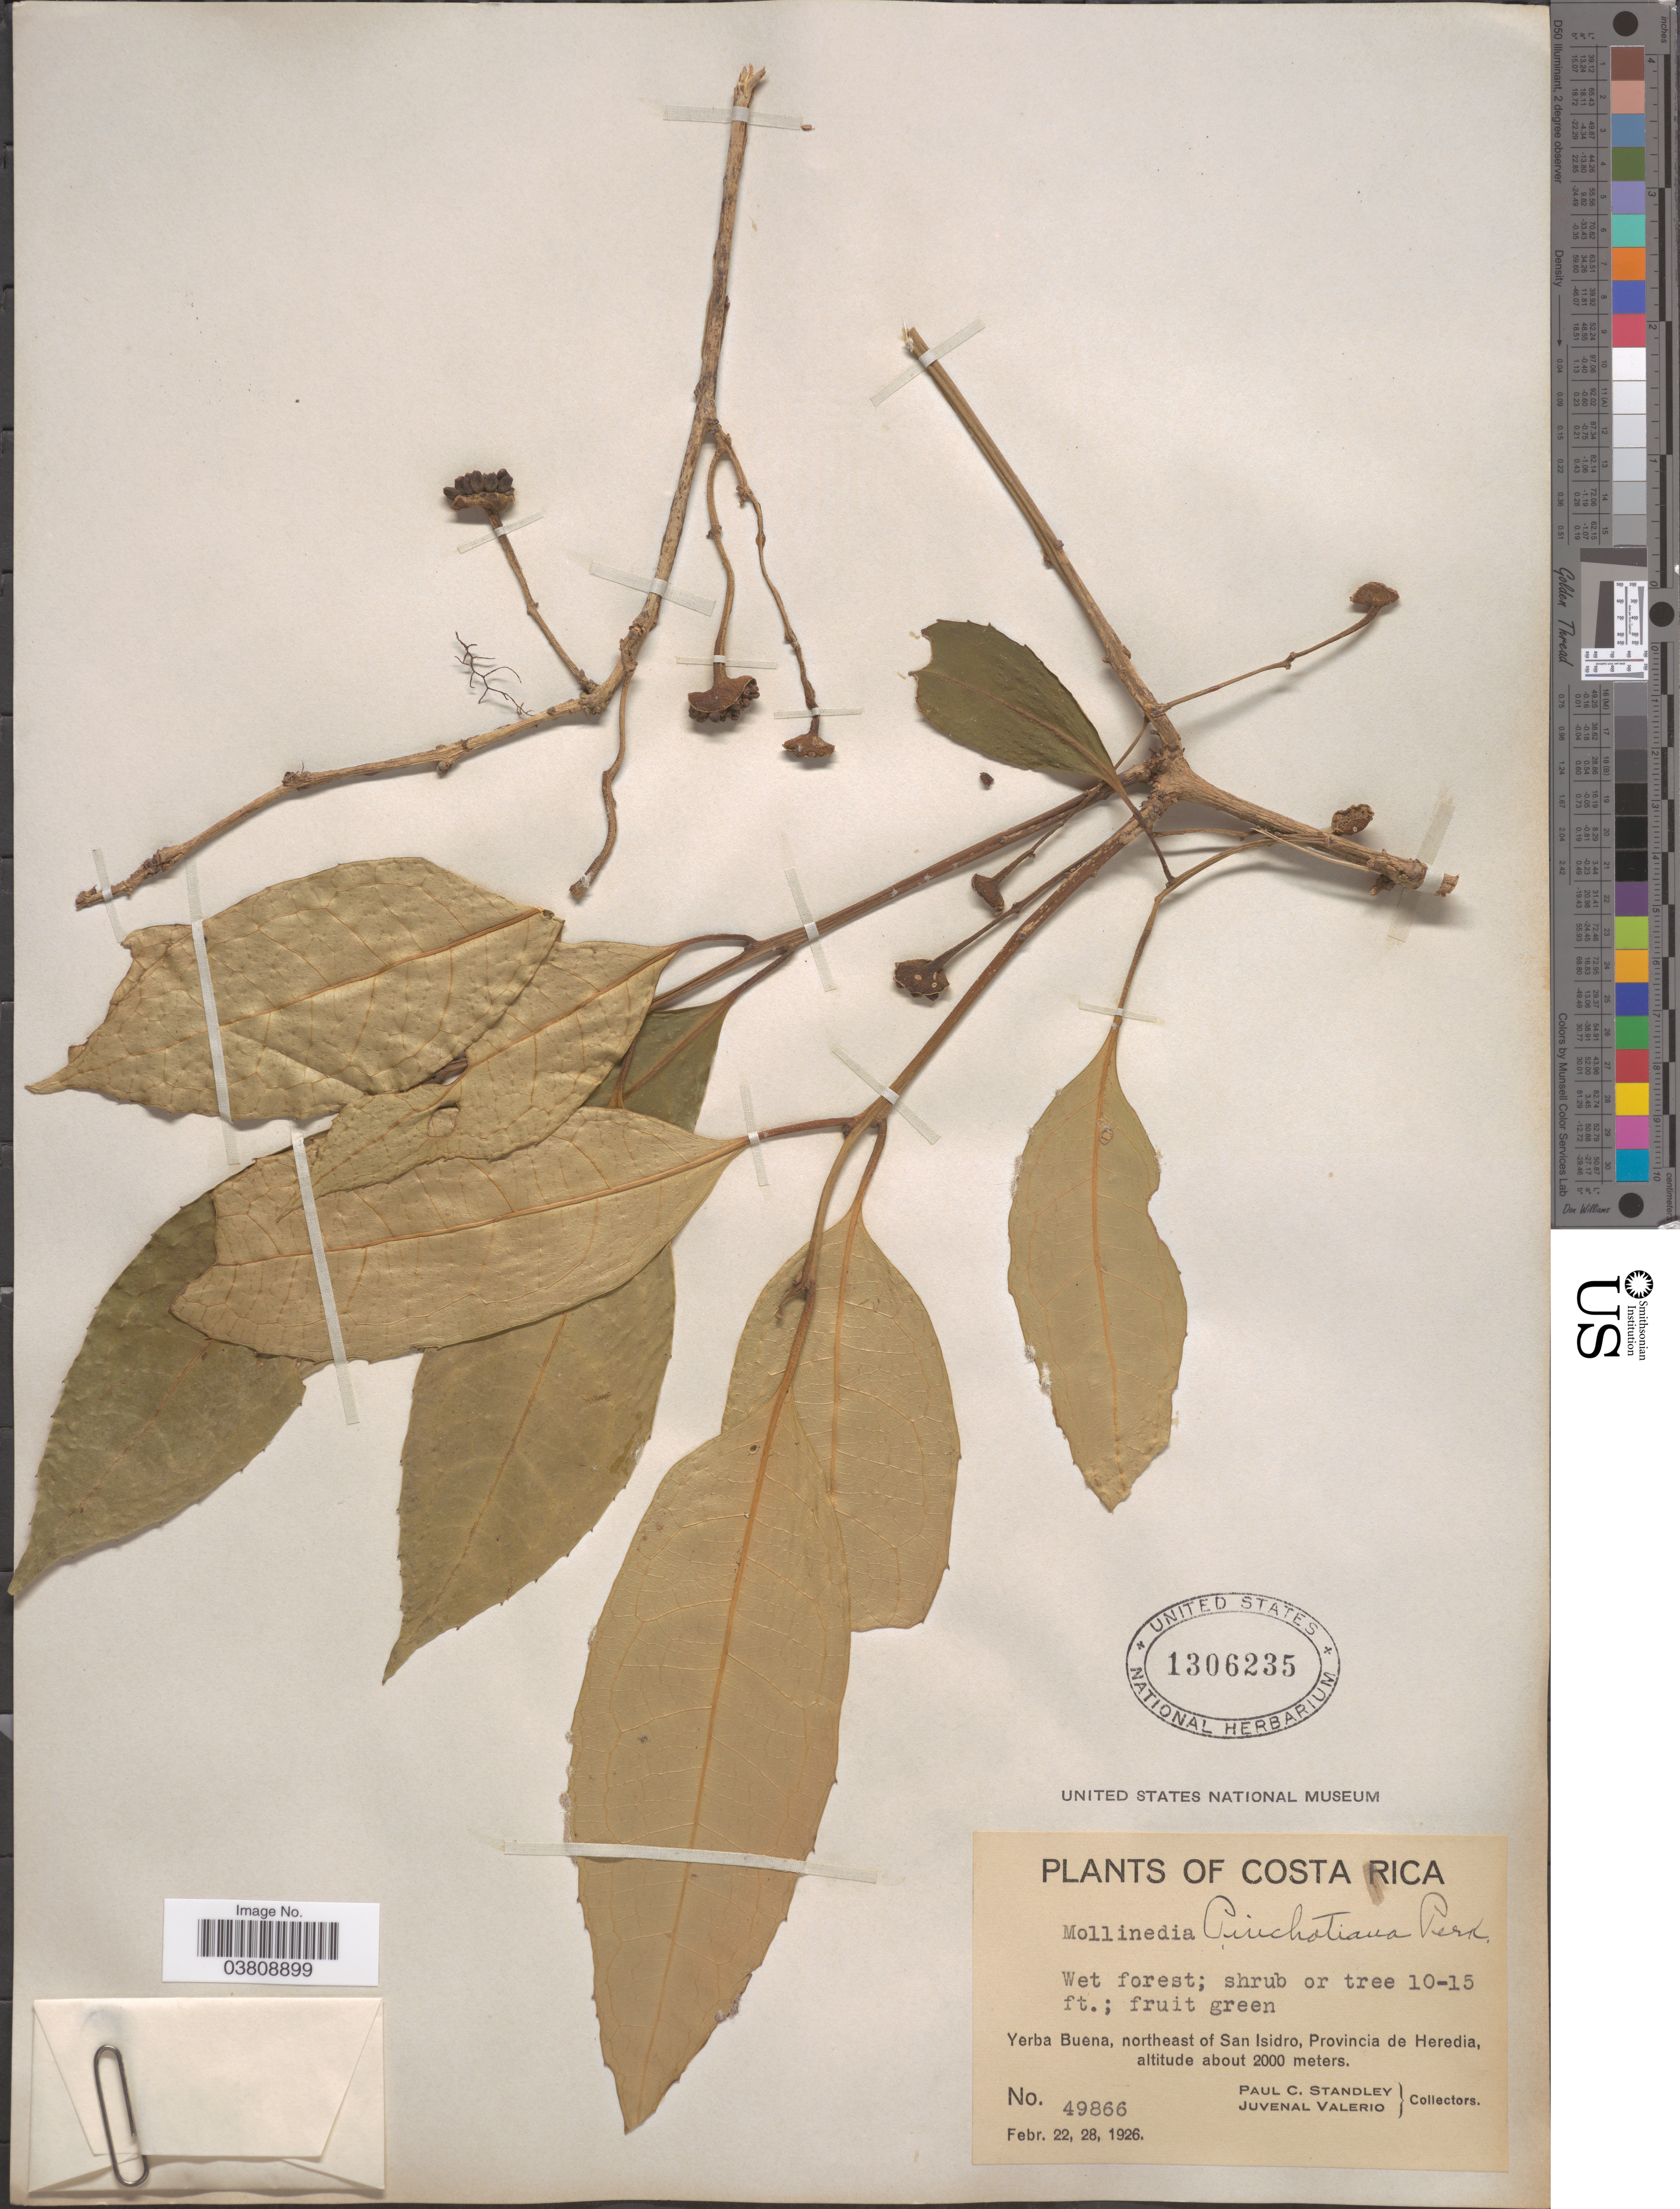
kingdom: Plantae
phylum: Tracheophyta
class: Magnoliopsida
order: Laurales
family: Monimiaceae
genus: Mollinedia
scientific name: Mollinedia pinchotiana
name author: Perkins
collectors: P. C. Standley & J. Valerio R.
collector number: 49866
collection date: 1926-02-22/1926-02-28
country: Costa Rica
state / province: Heredia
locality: Yerba Buena, northeast of San Isidro.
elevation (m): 2000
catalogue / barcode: US 1306235